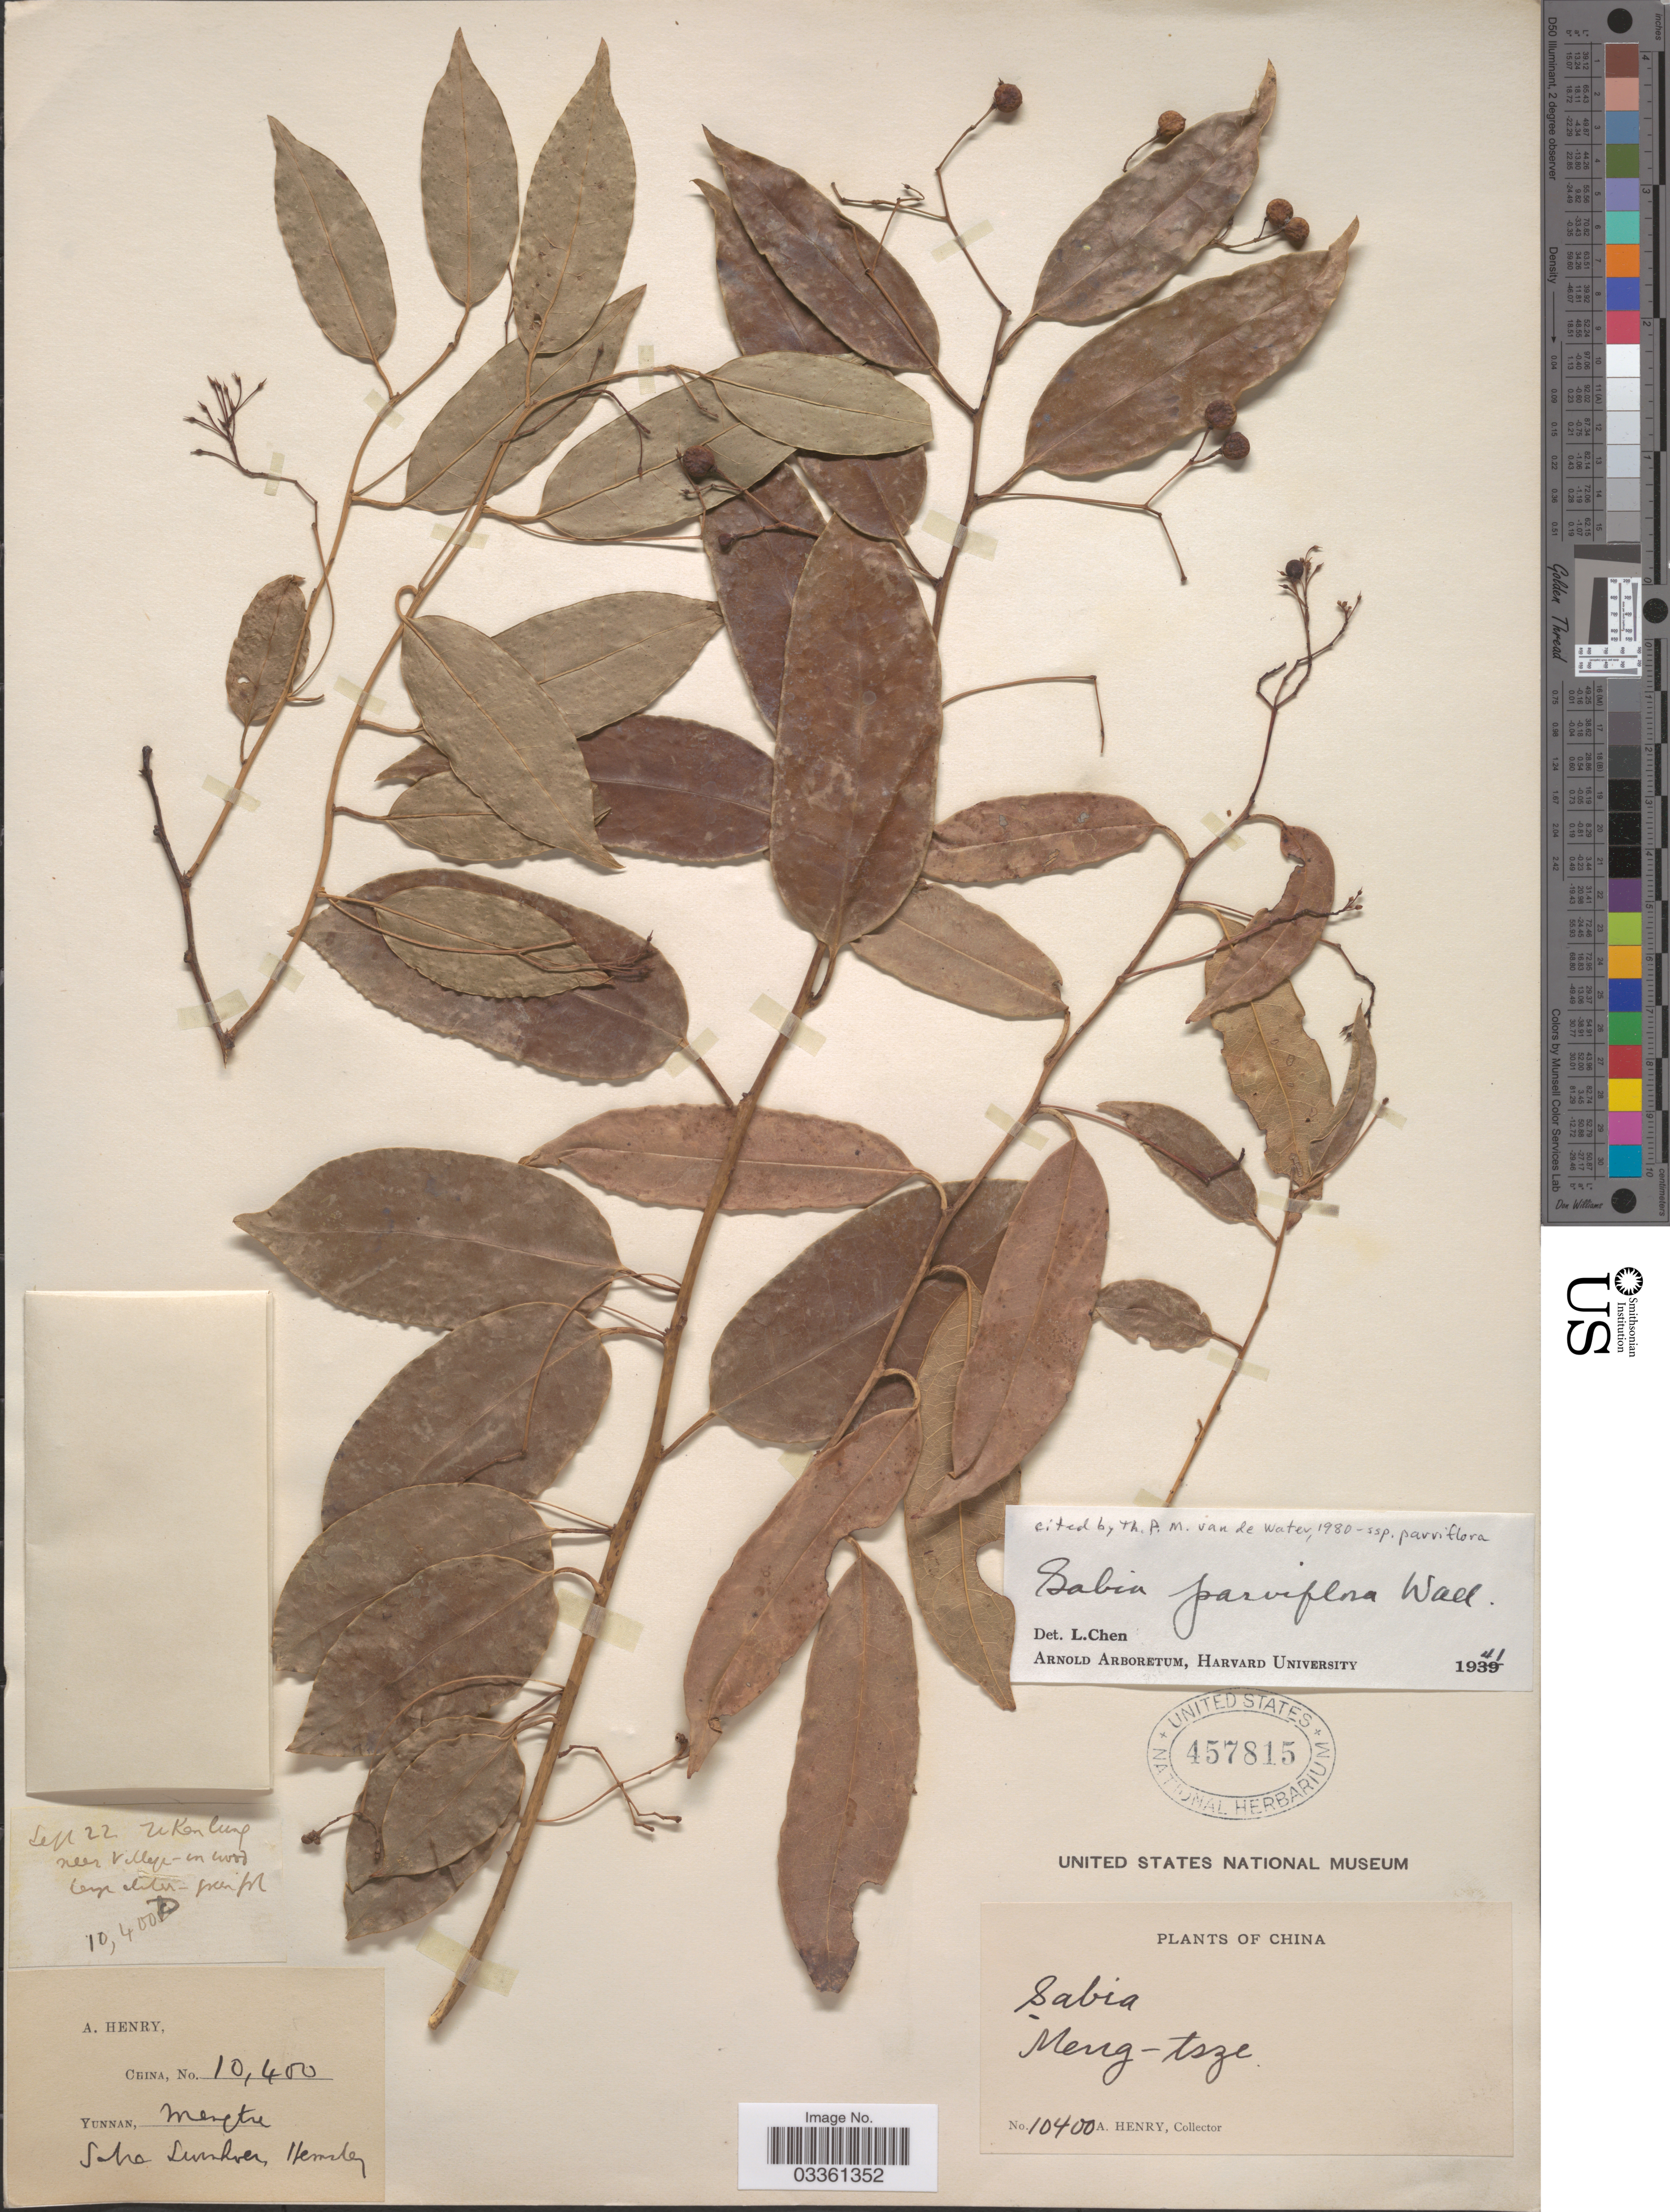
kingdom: Plantae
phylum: Tracheophyta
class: Magnoliopsida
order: Proteales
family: Sabiaceae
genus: Sabia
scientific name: Sabia parviflora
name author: Wall. ex Roxb.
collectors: A. Henry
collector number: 10400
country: China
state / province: Yunnan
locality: Meng-tsze. Ti Kan lung near village.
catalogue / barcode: US 457815